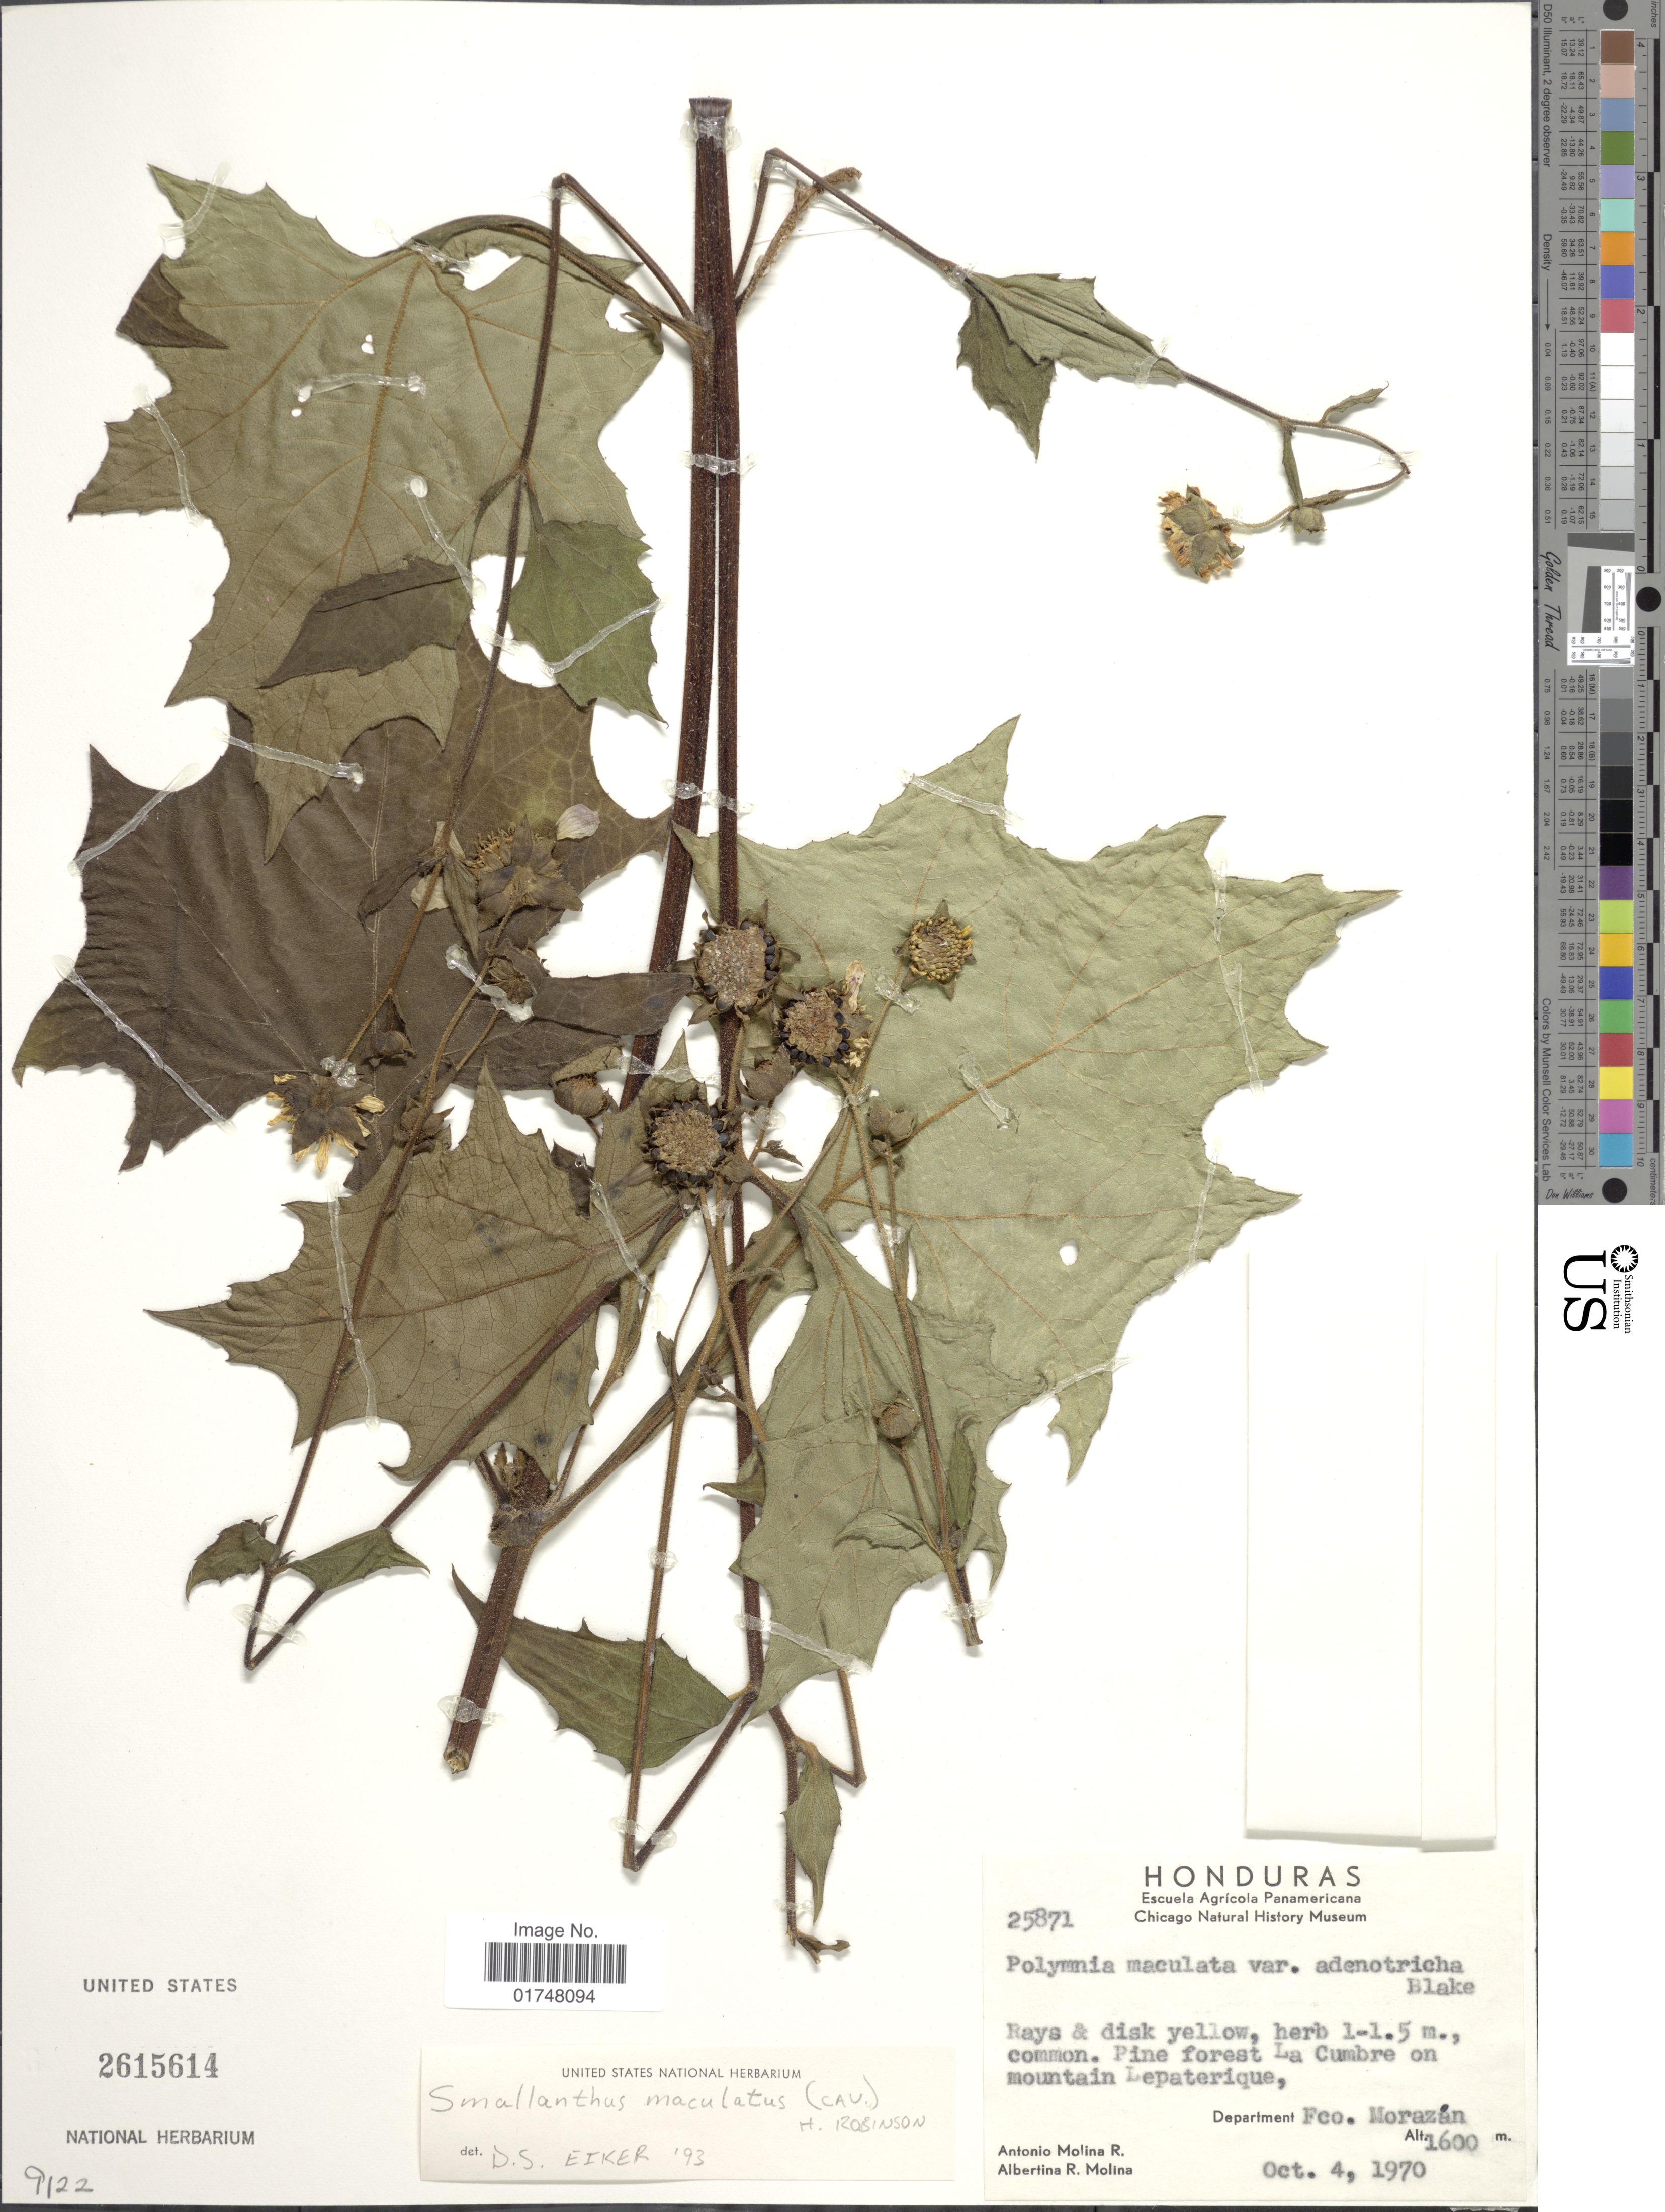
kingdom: Plantae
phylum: Tracheophyta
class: Magnoliopsida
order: Asterales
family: Asteraceae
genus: Smallanthus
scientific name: Smallanthus maculatus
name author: (Cav.) H. Rob.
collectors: A. Molina R. & A. R. Molina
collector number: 25871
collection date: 1970-10-04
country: Honduras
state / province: Fco. Morazán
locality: La Cumbre on mountain Lepaterique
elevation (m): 1600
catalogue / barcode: US 2615614